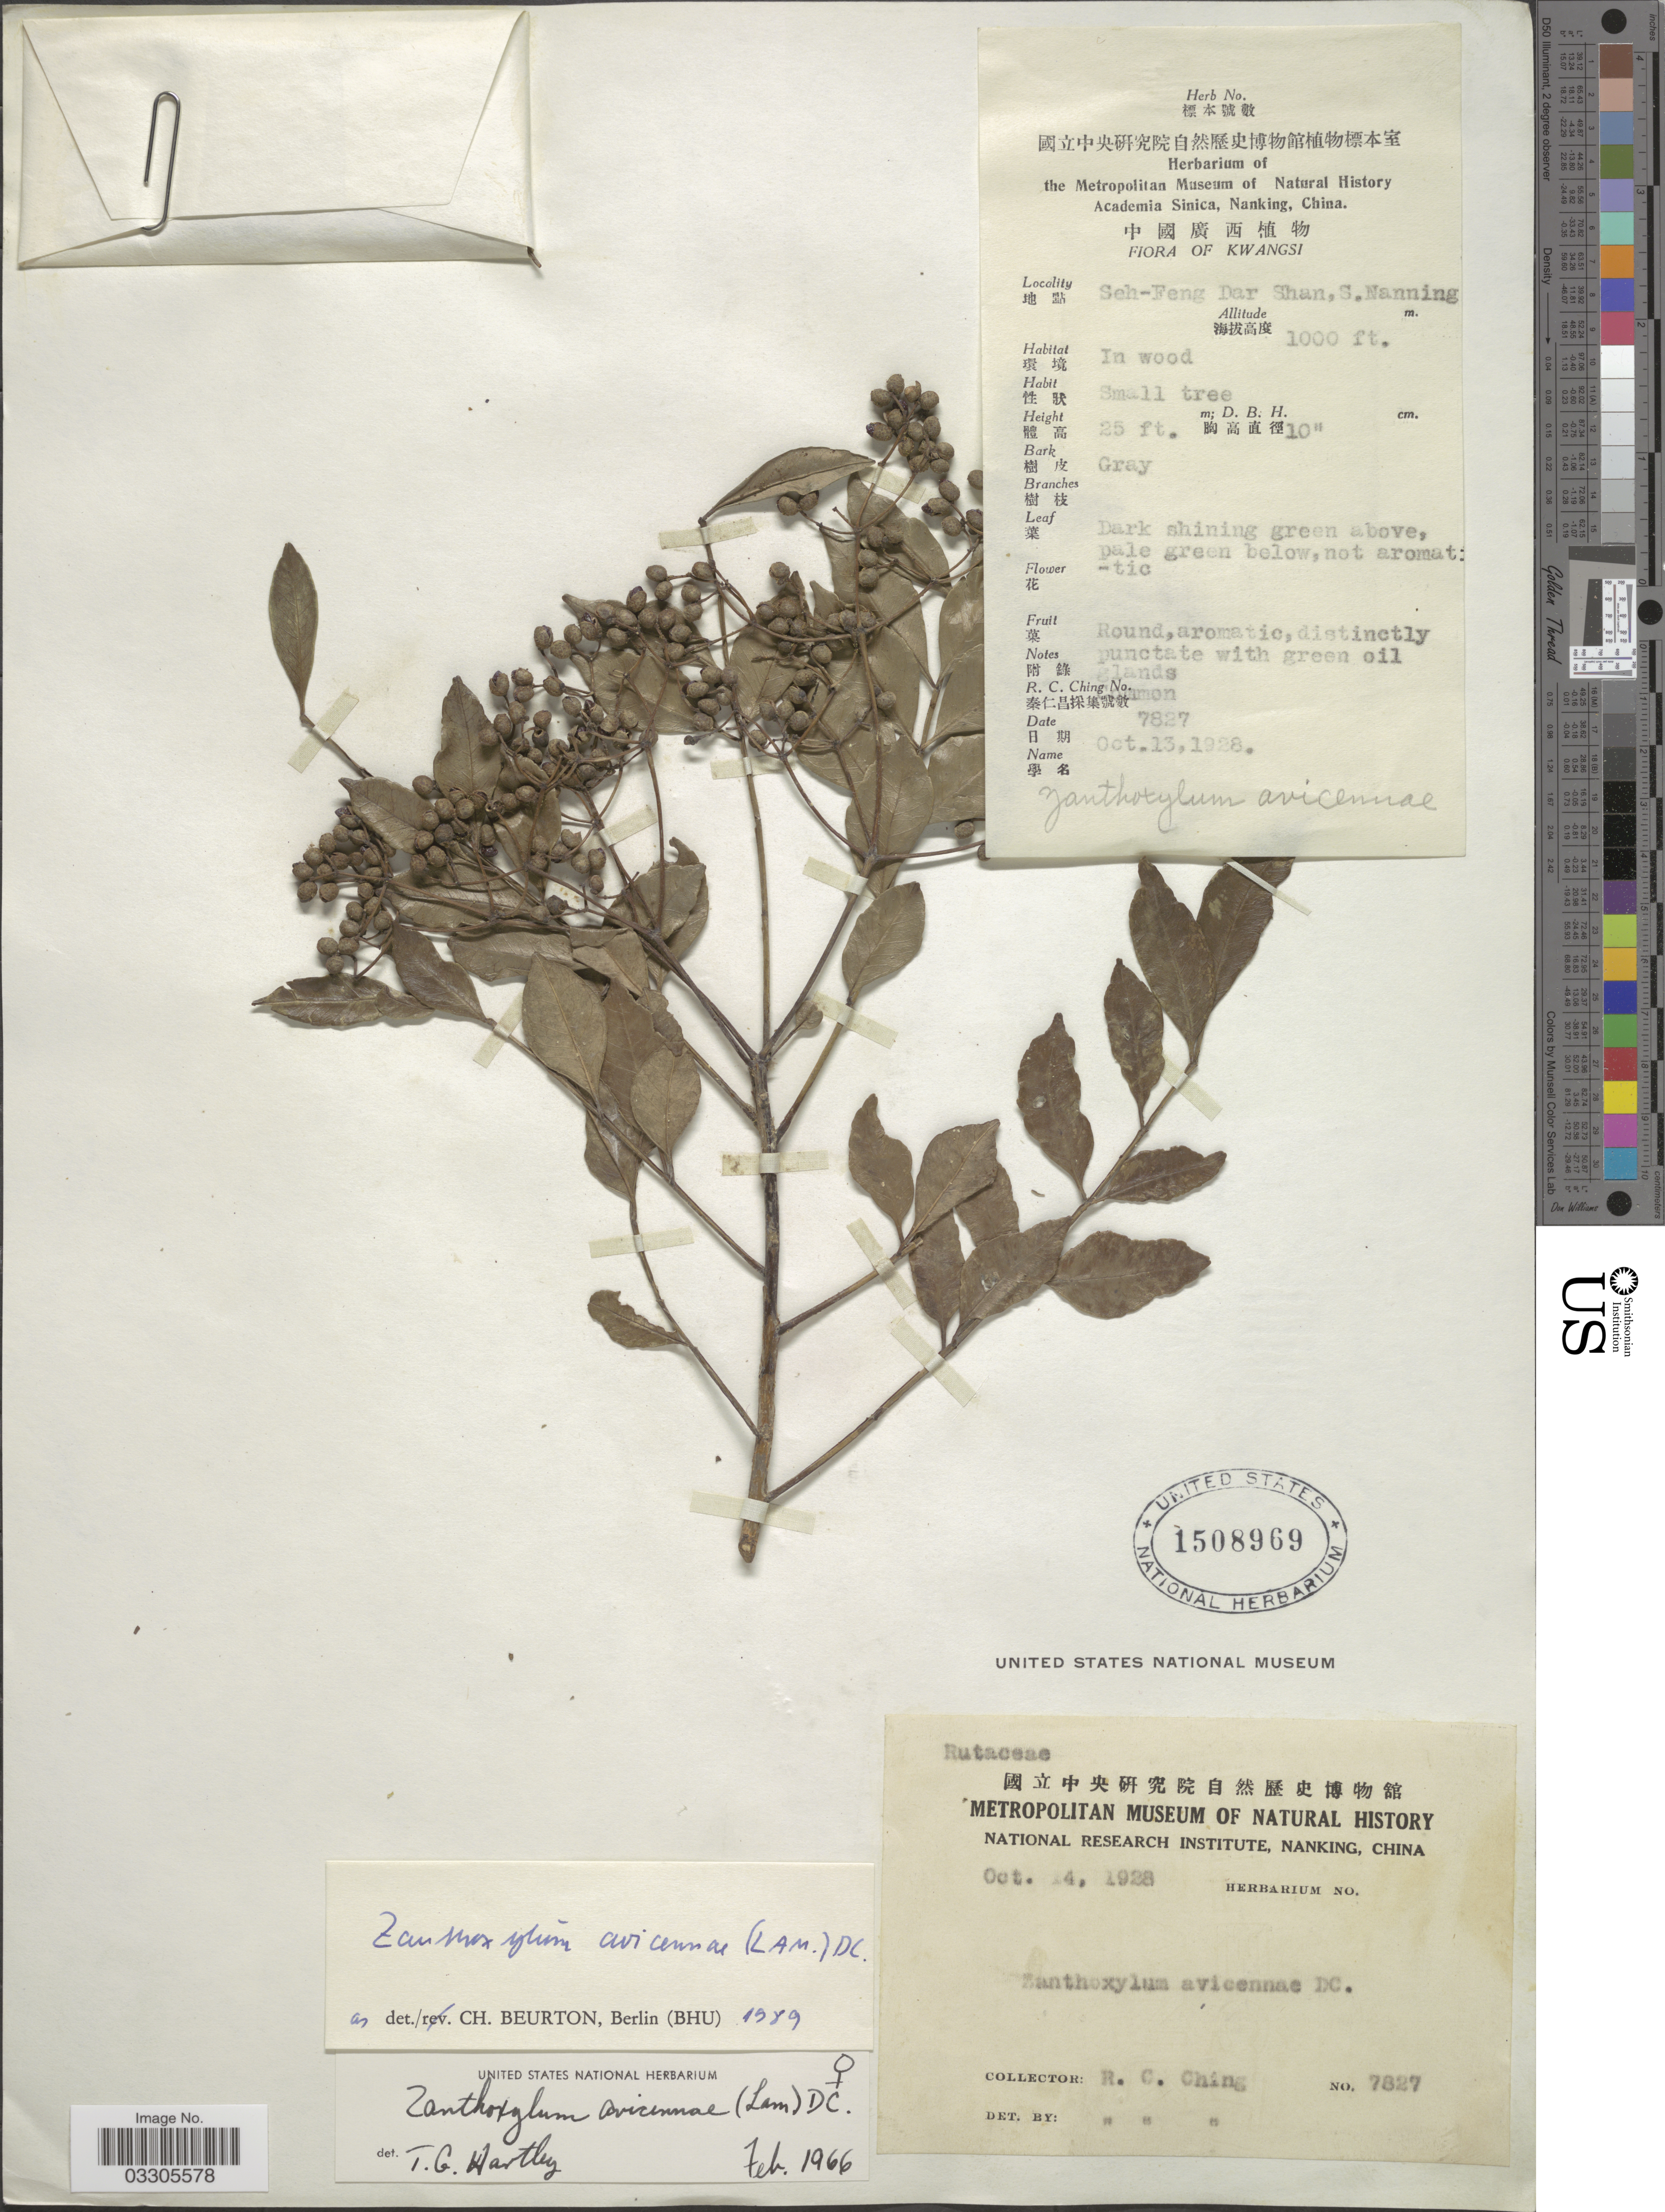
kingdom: Plantae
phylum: Tracheophyta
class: Magnoliopsida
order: Sapindales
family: Rutaceae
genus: Zanthoxylum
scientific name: Zanthoxylum avicennae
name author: (Lam.) DC.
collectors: R. C. Ching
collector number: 7827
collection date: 1928-10-13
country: China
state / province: Guangxi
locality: Kwangsi, Seh-Feng Dar Shan, S. Nanning.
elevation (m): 305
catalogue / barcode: US 1508969